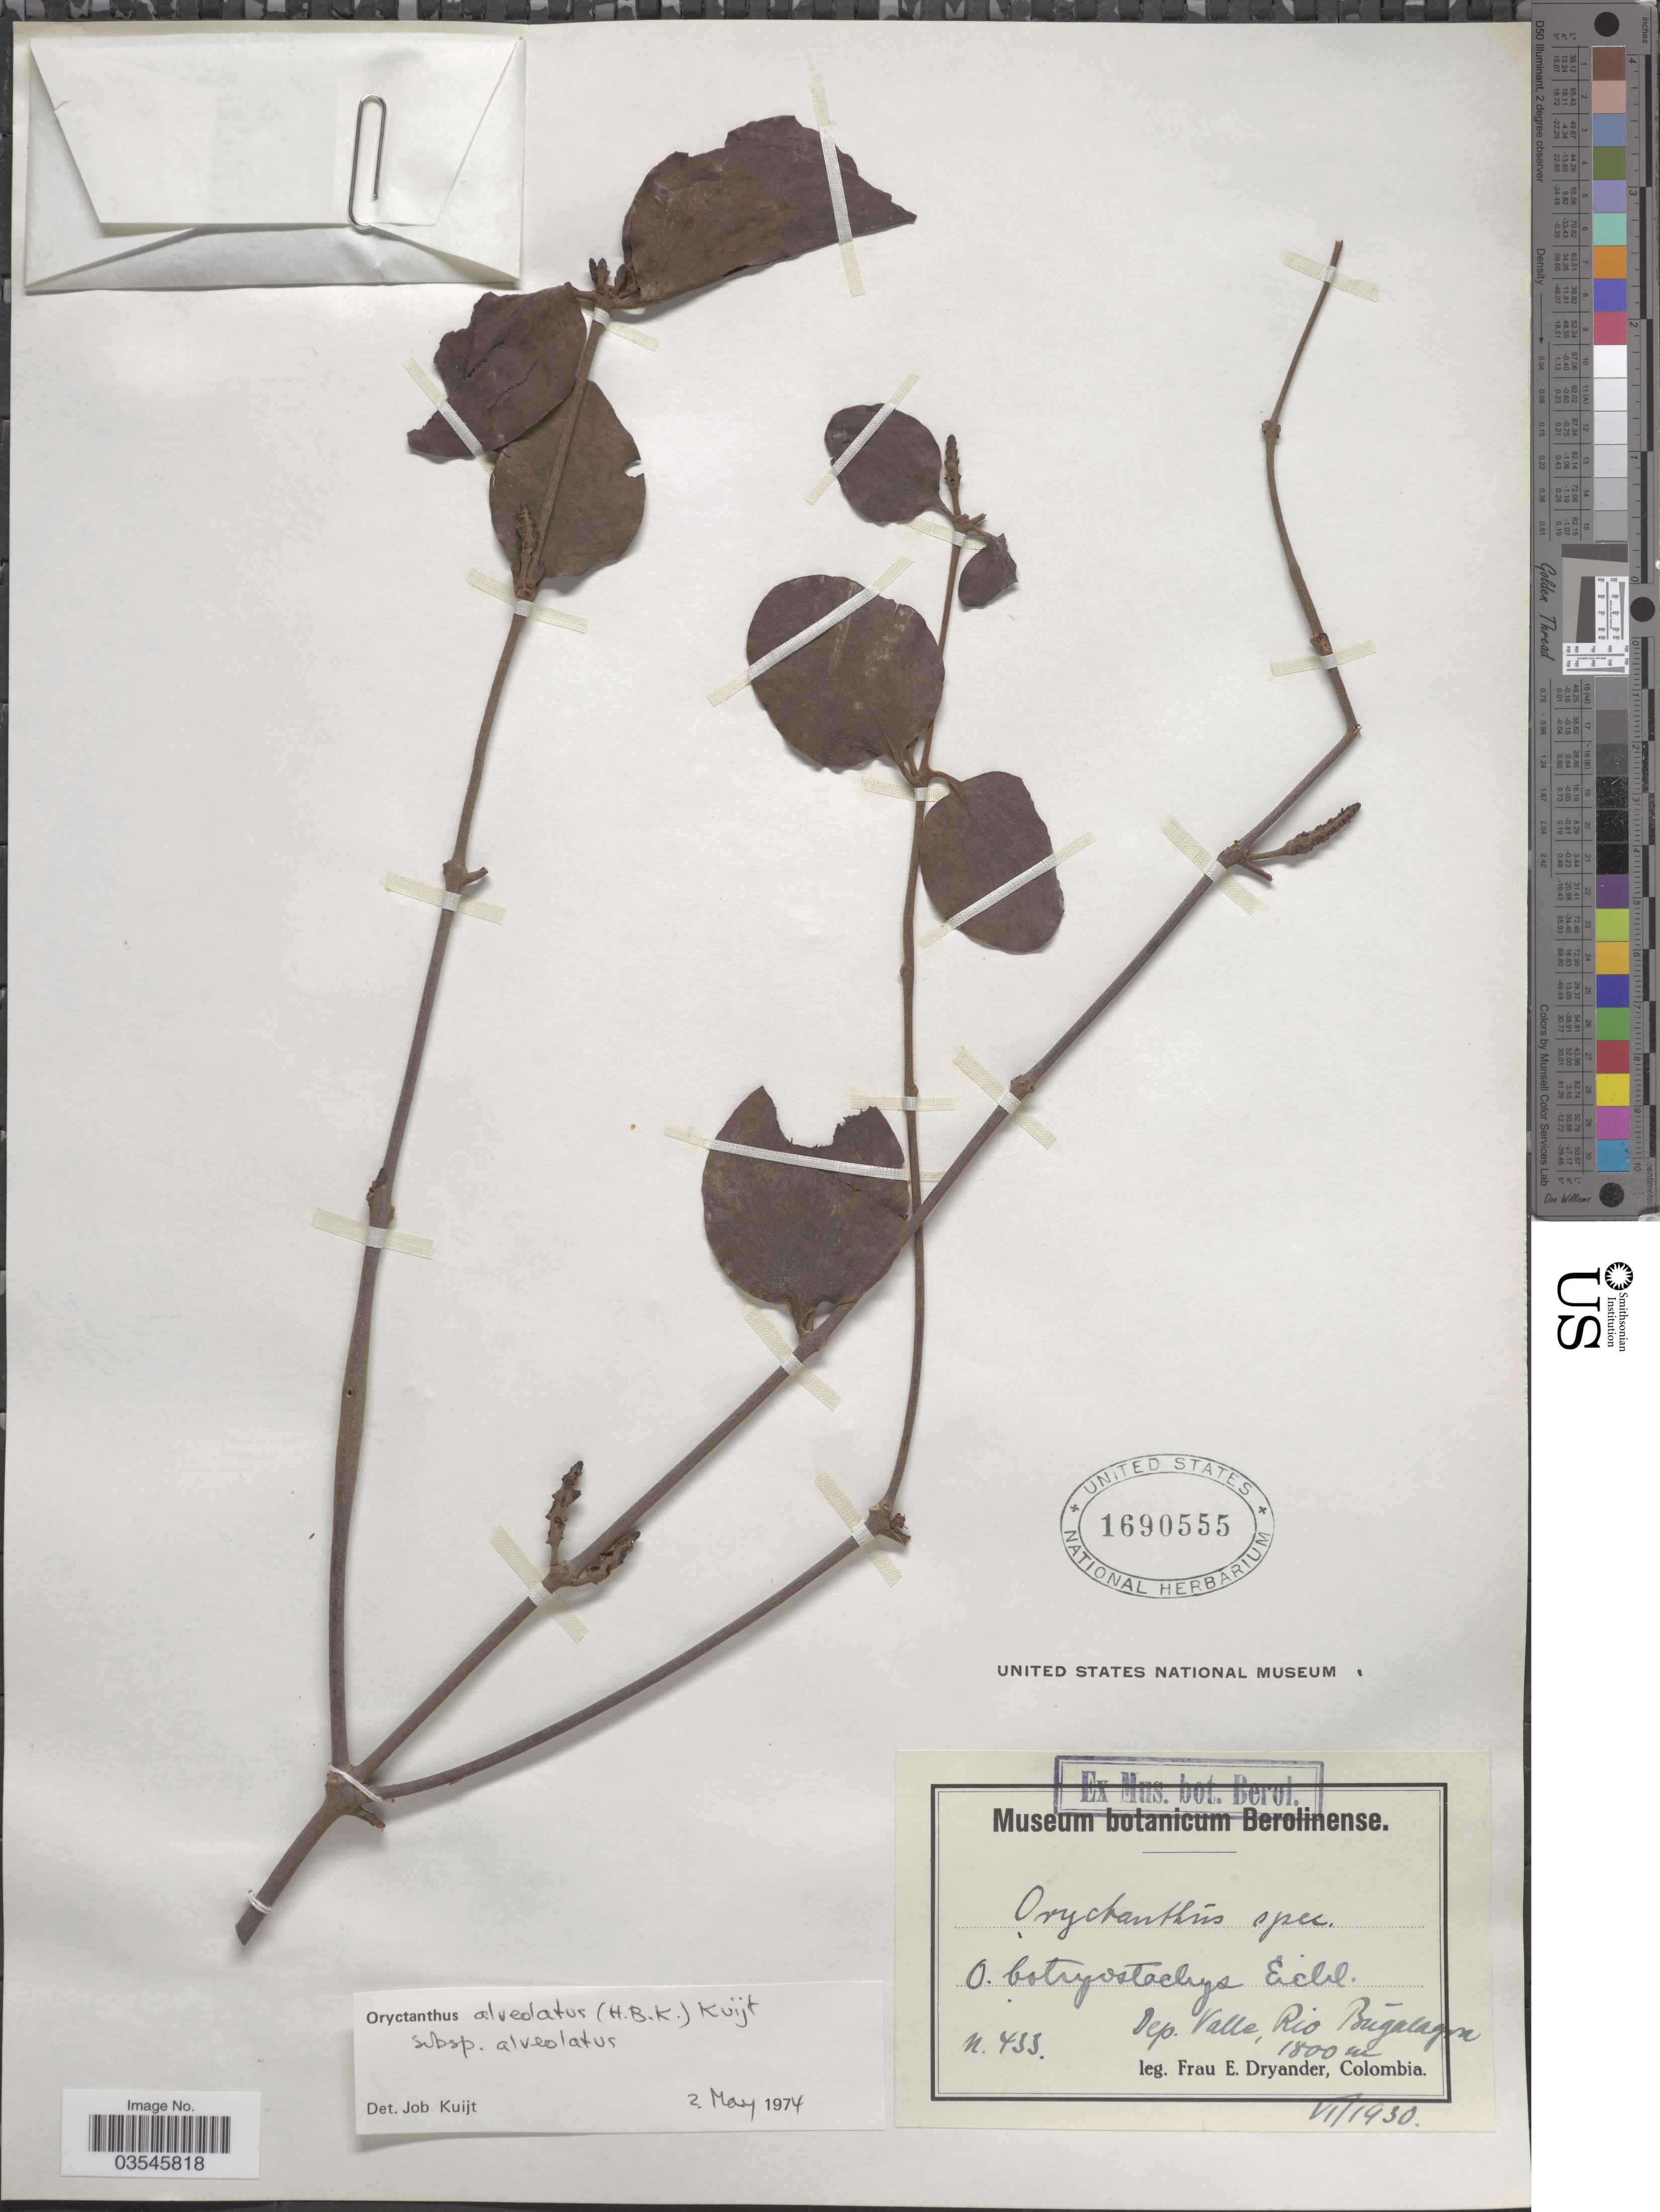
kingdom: Plantae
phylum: Tracheophyta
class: Magnoliopsida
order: Santalales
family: Loranthaceae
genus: Oryctanthus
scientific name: Oryctanthus alveolatus subsp. alveolatus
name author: (Kunth) Kuijt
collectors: F. Dryander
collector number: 433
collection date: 1930-06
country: Colombia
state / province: Valle del Cauca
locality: Dep. Valle, Rio Búgalagra.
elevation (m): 1800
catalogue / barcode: US 1690555